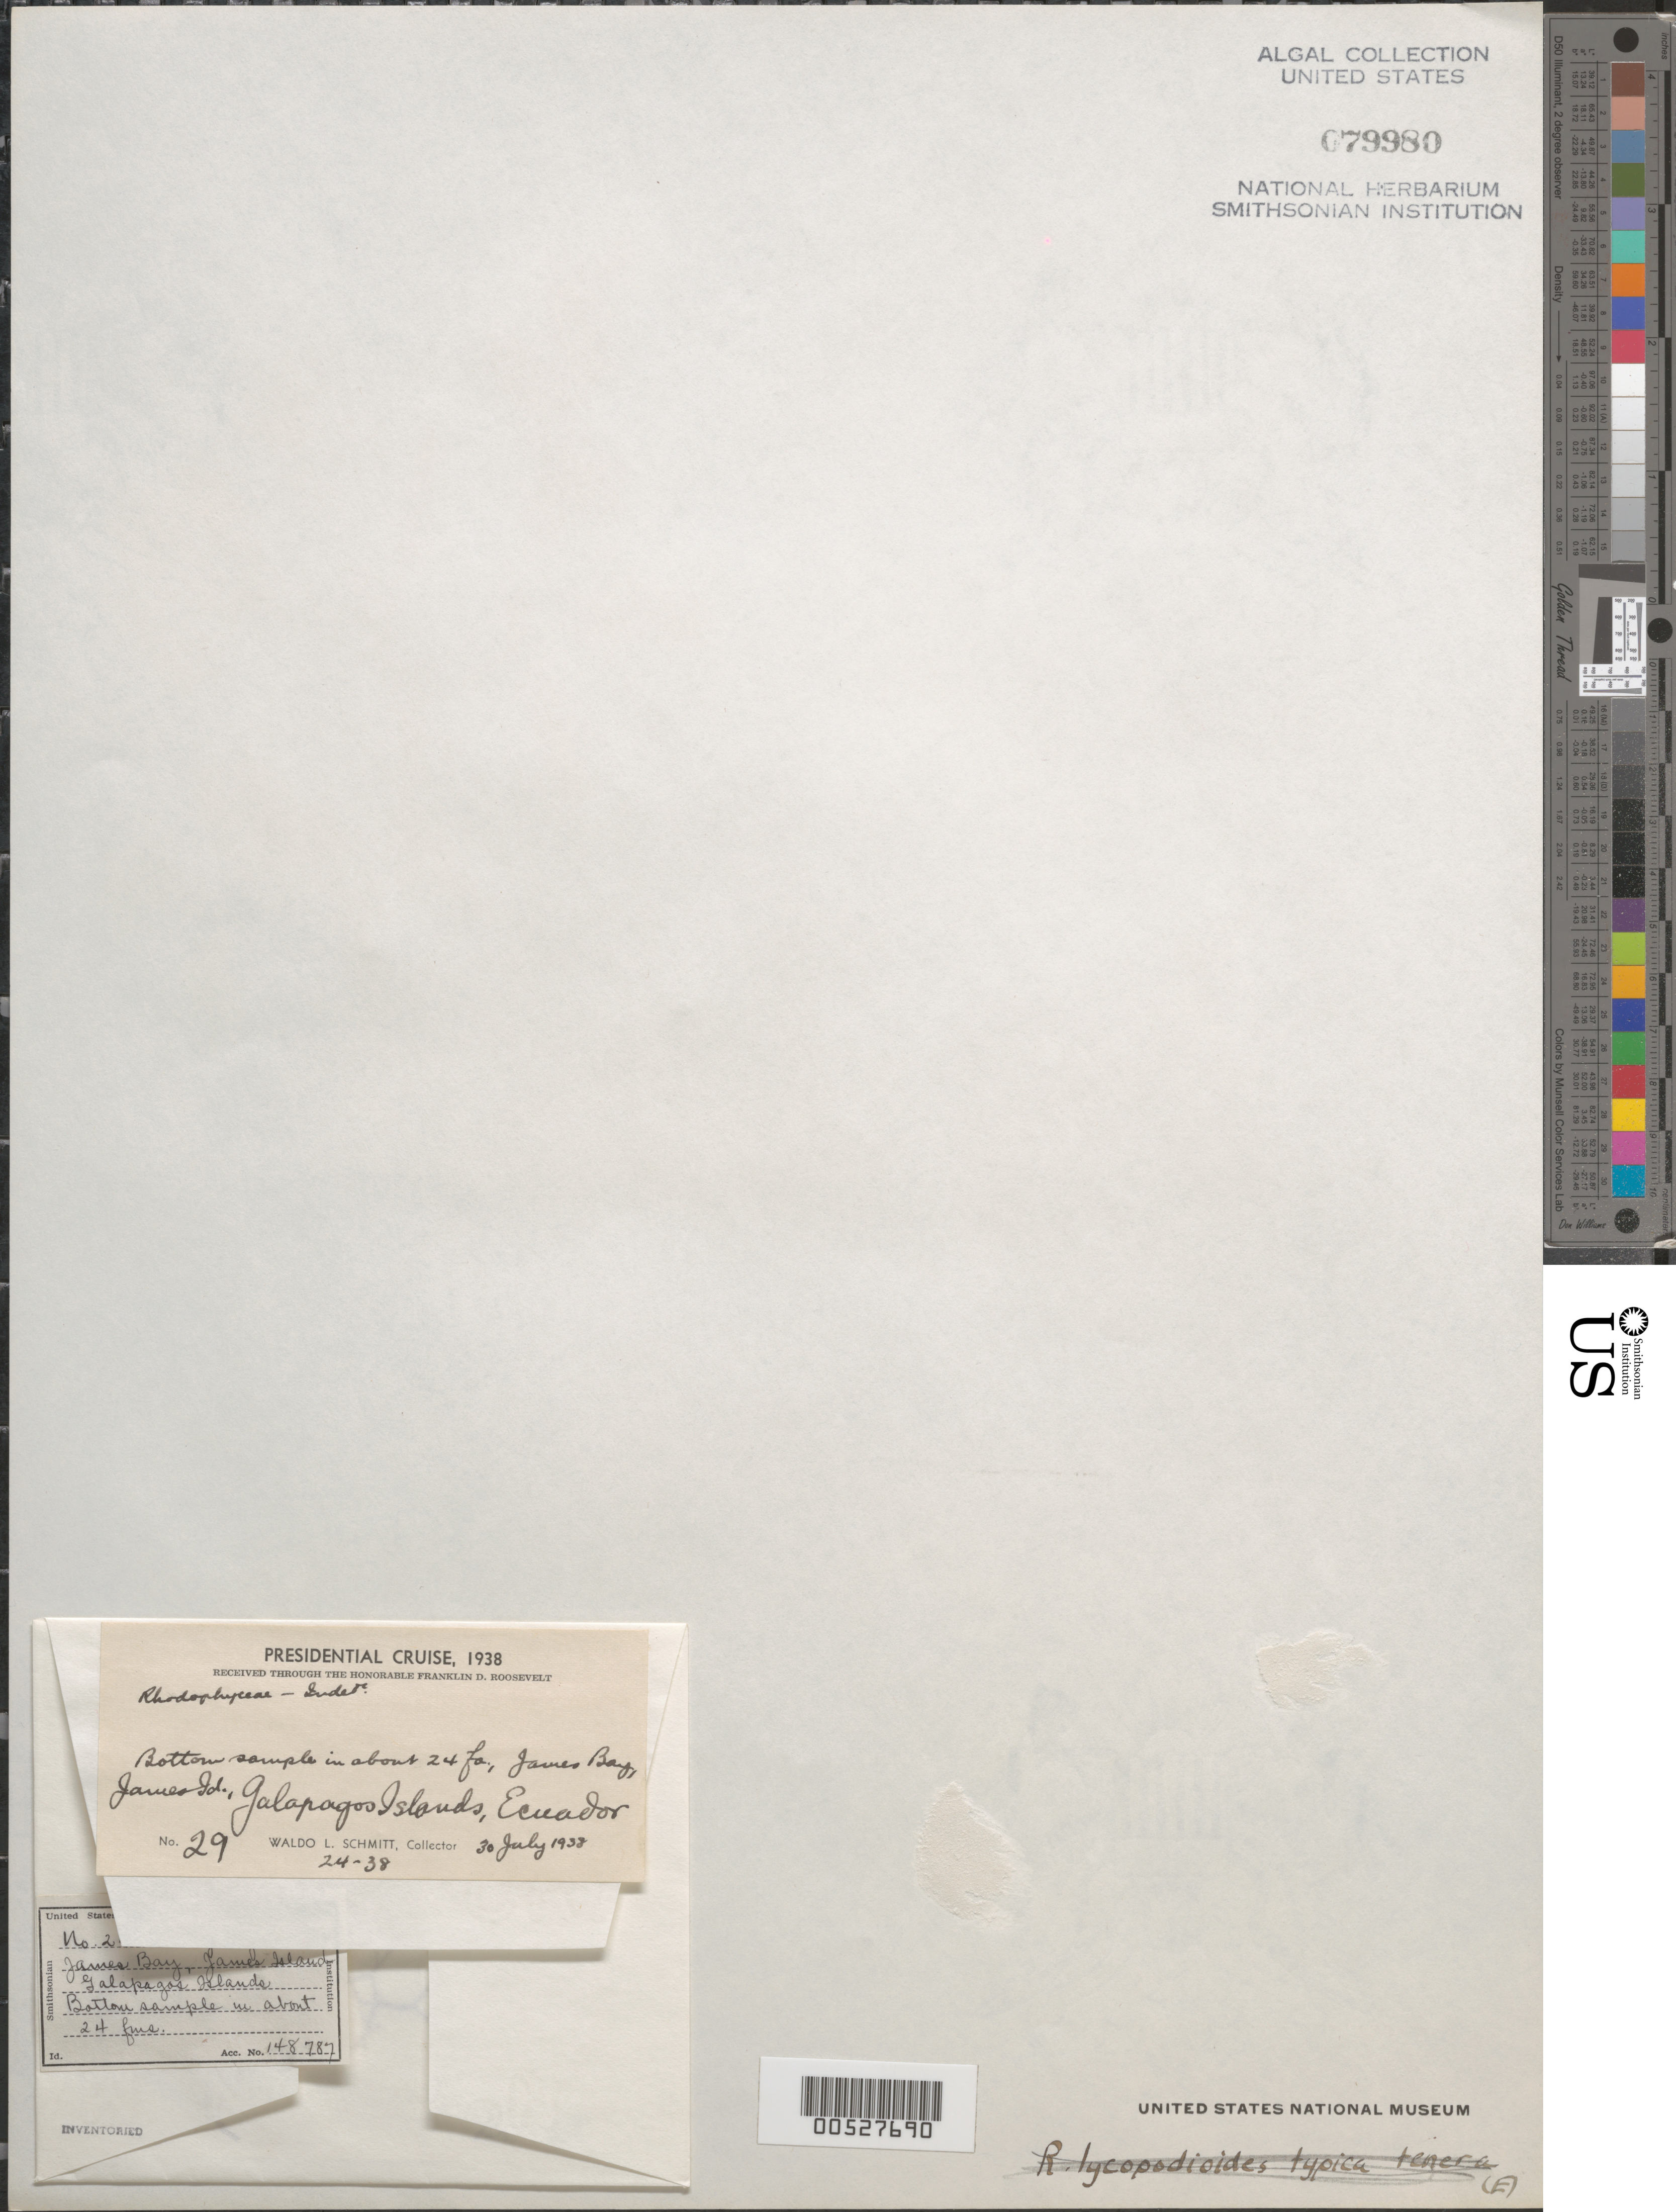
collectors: W. L. Schmitt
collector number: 29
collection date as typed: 30 Jul 1938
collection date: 1938-07-30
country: Ecuador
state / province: Colón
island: Santiago [James, San Salvador]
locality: James Bay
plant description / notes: Roosevelt Expedition, 1938 [Presidential Cruise, 1938]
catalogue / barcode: US 79980